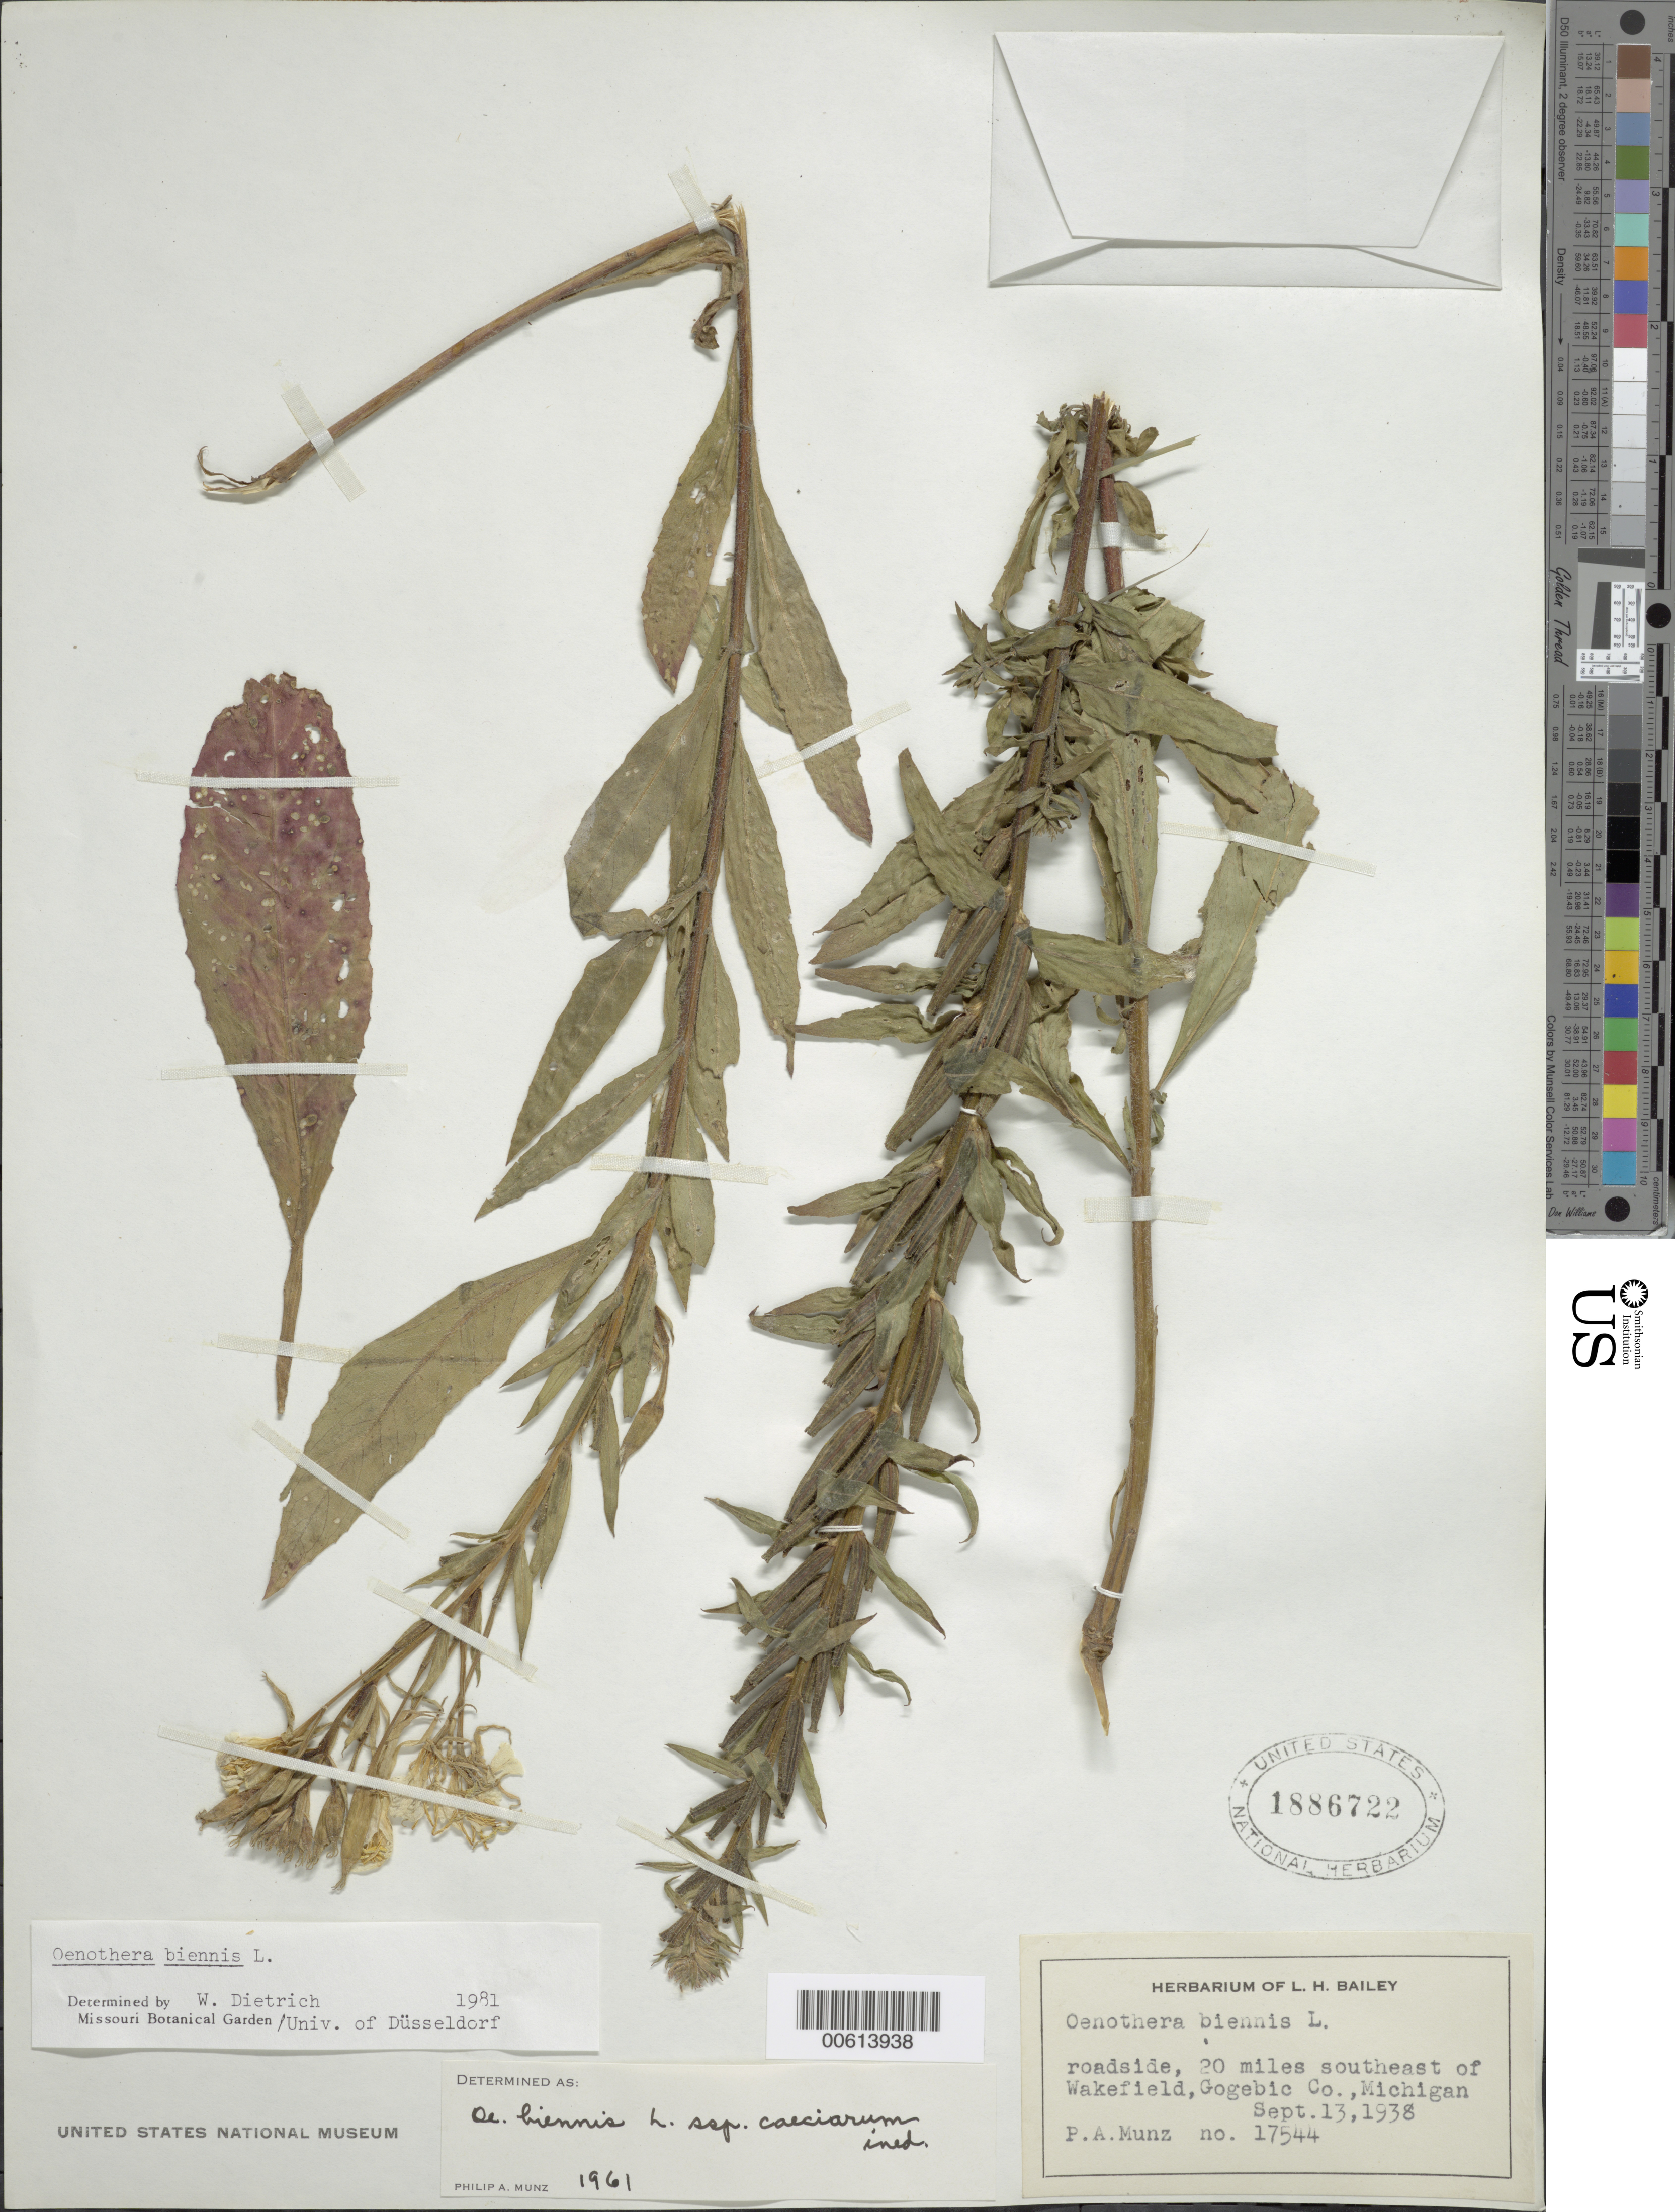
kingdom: Plantae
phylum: Tracheophyta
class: Magnoliopsida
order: Myrtales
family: Onagraceae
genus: Oenothera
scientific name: Oenothera biennis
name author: L.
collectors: P. A. Munz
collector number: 17544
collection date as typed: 13 Sep 1938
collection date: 1938-09-13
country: United States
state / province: Michigan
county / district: Gogebic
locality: SE of Wakefield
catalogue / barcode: US 1886722